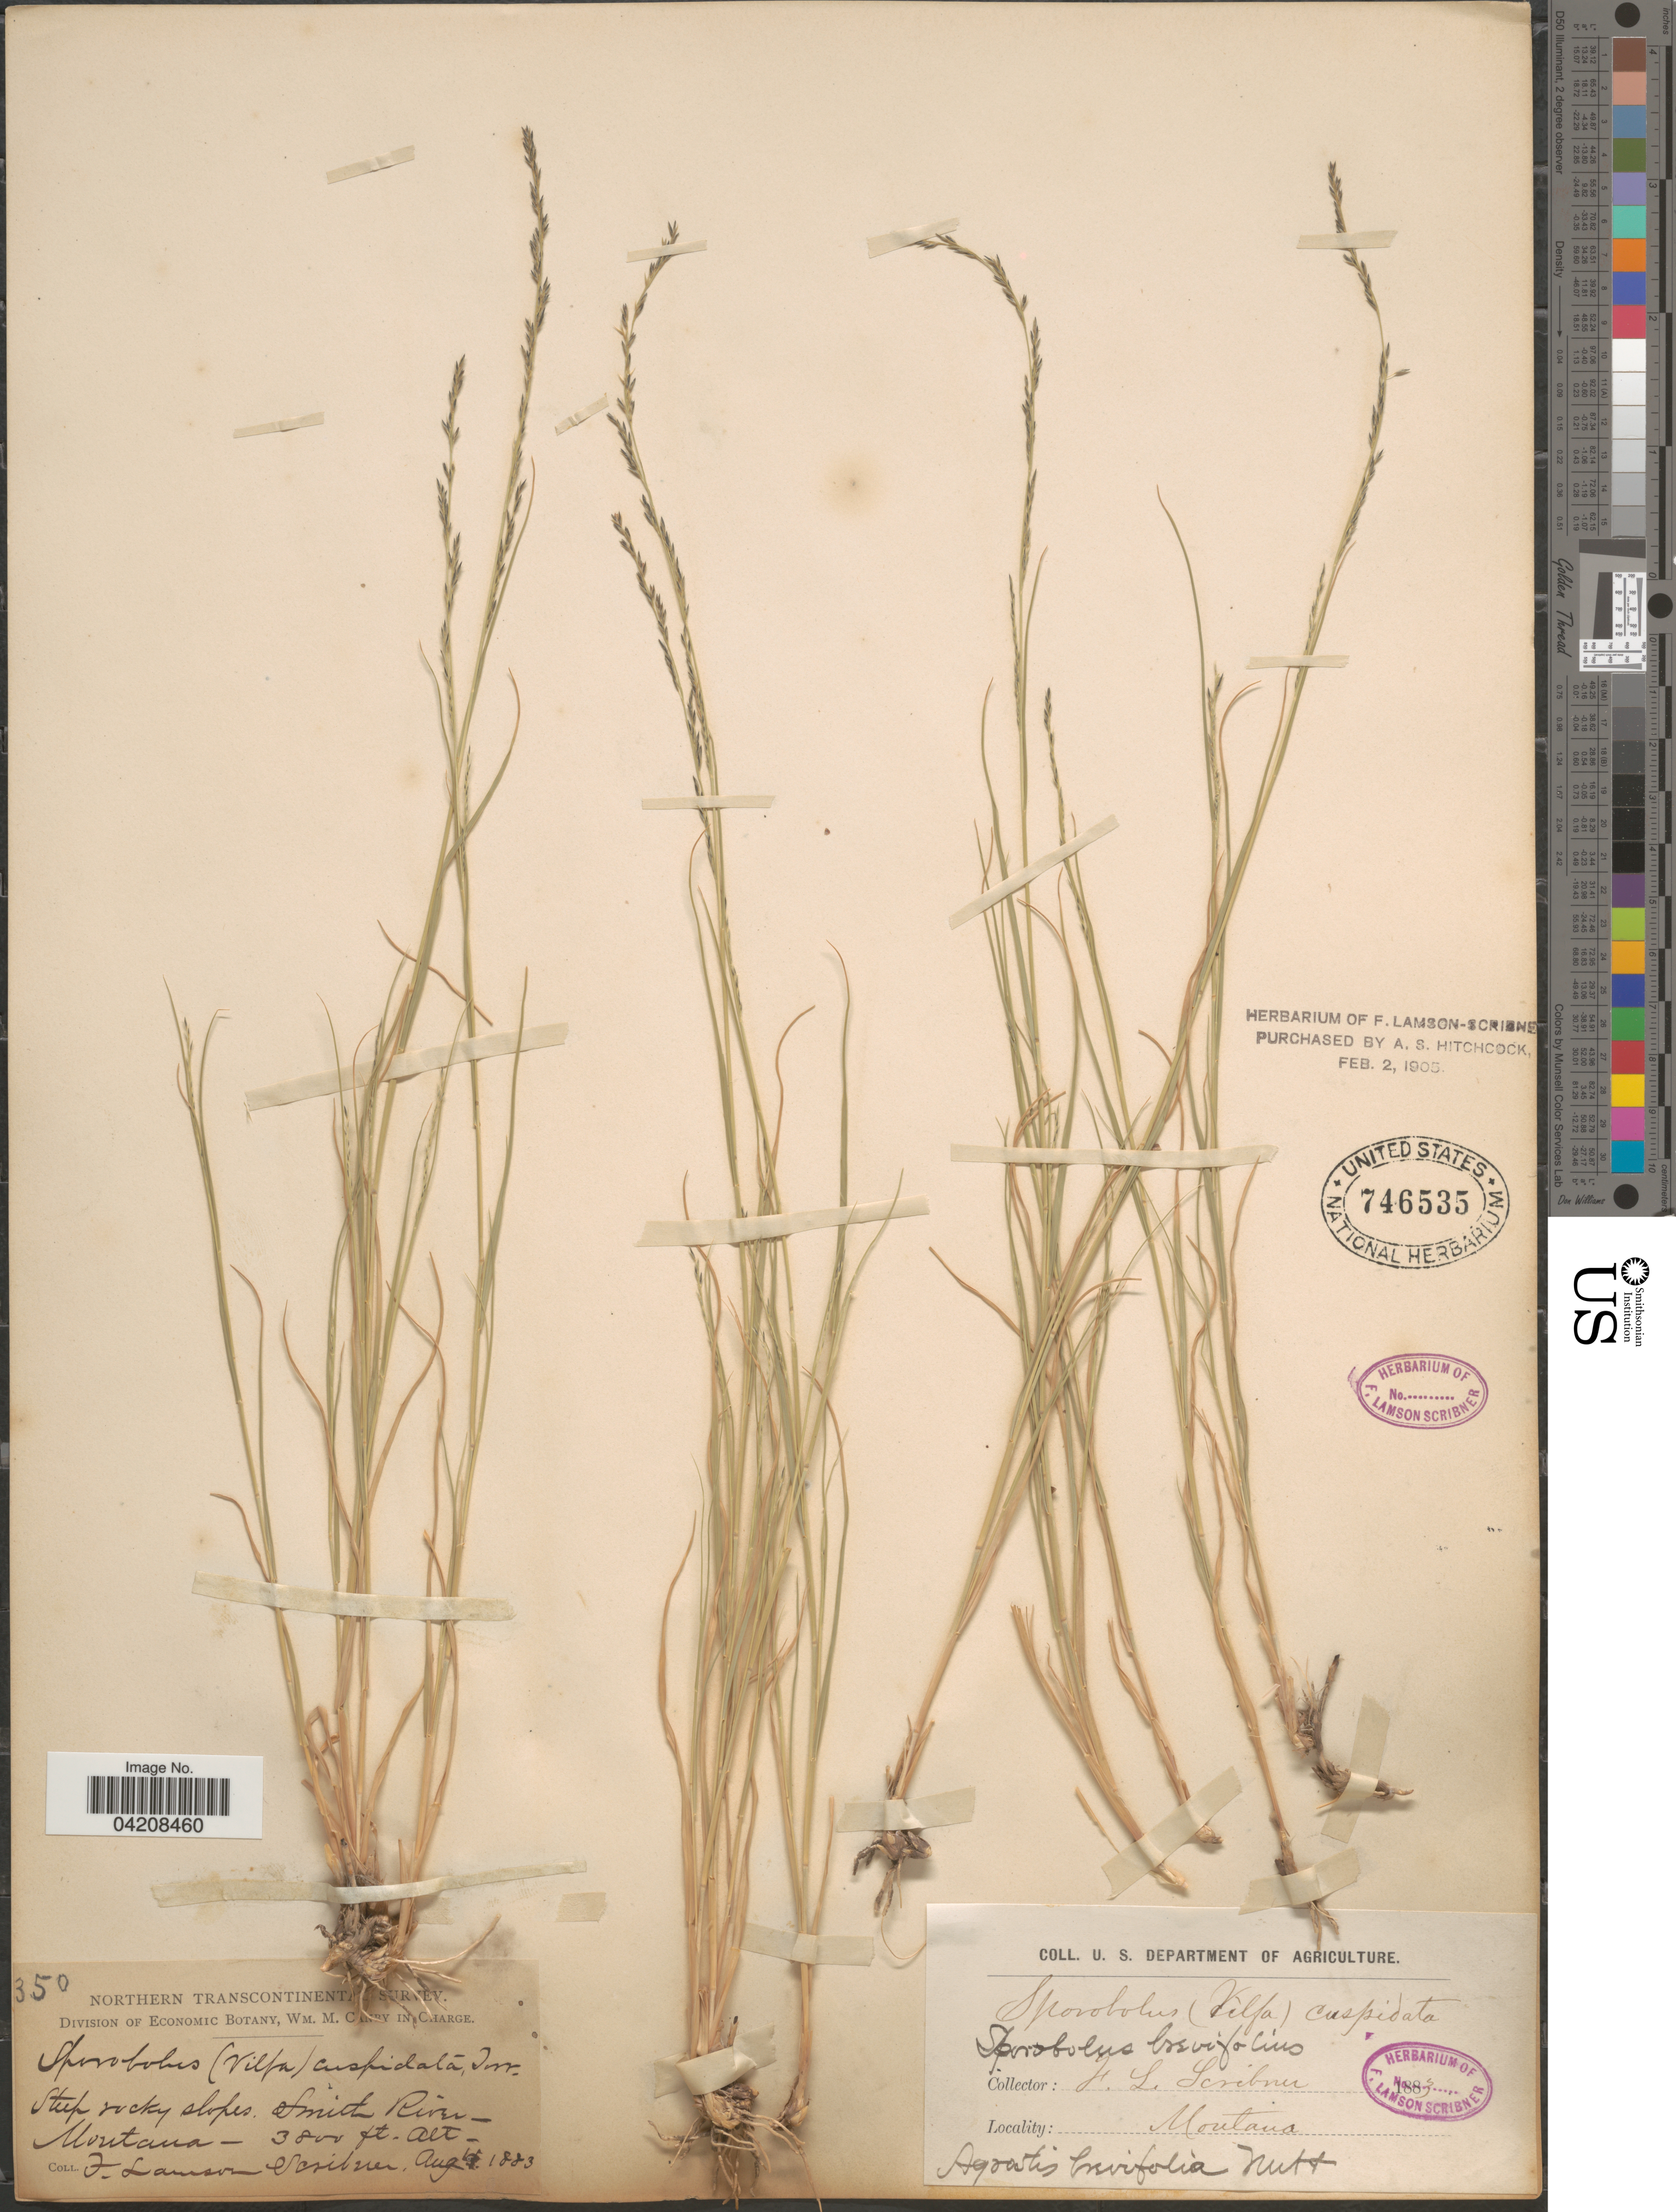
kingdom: Plantae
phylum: Tracheophyta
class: Liliopsida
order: Poales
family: Poaceae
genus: Muhlenbergia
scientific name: Muhlenbergia cuspidata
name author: (Torr. ex Hook.) Rydb.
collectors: F. Lamson-Scribner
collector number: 350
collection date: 1883-08-04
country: United States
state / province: Montana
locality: Northern Transcontinental Survey. Steep rocky slopes. Smith River.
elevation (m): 1158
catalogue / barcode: US 746535